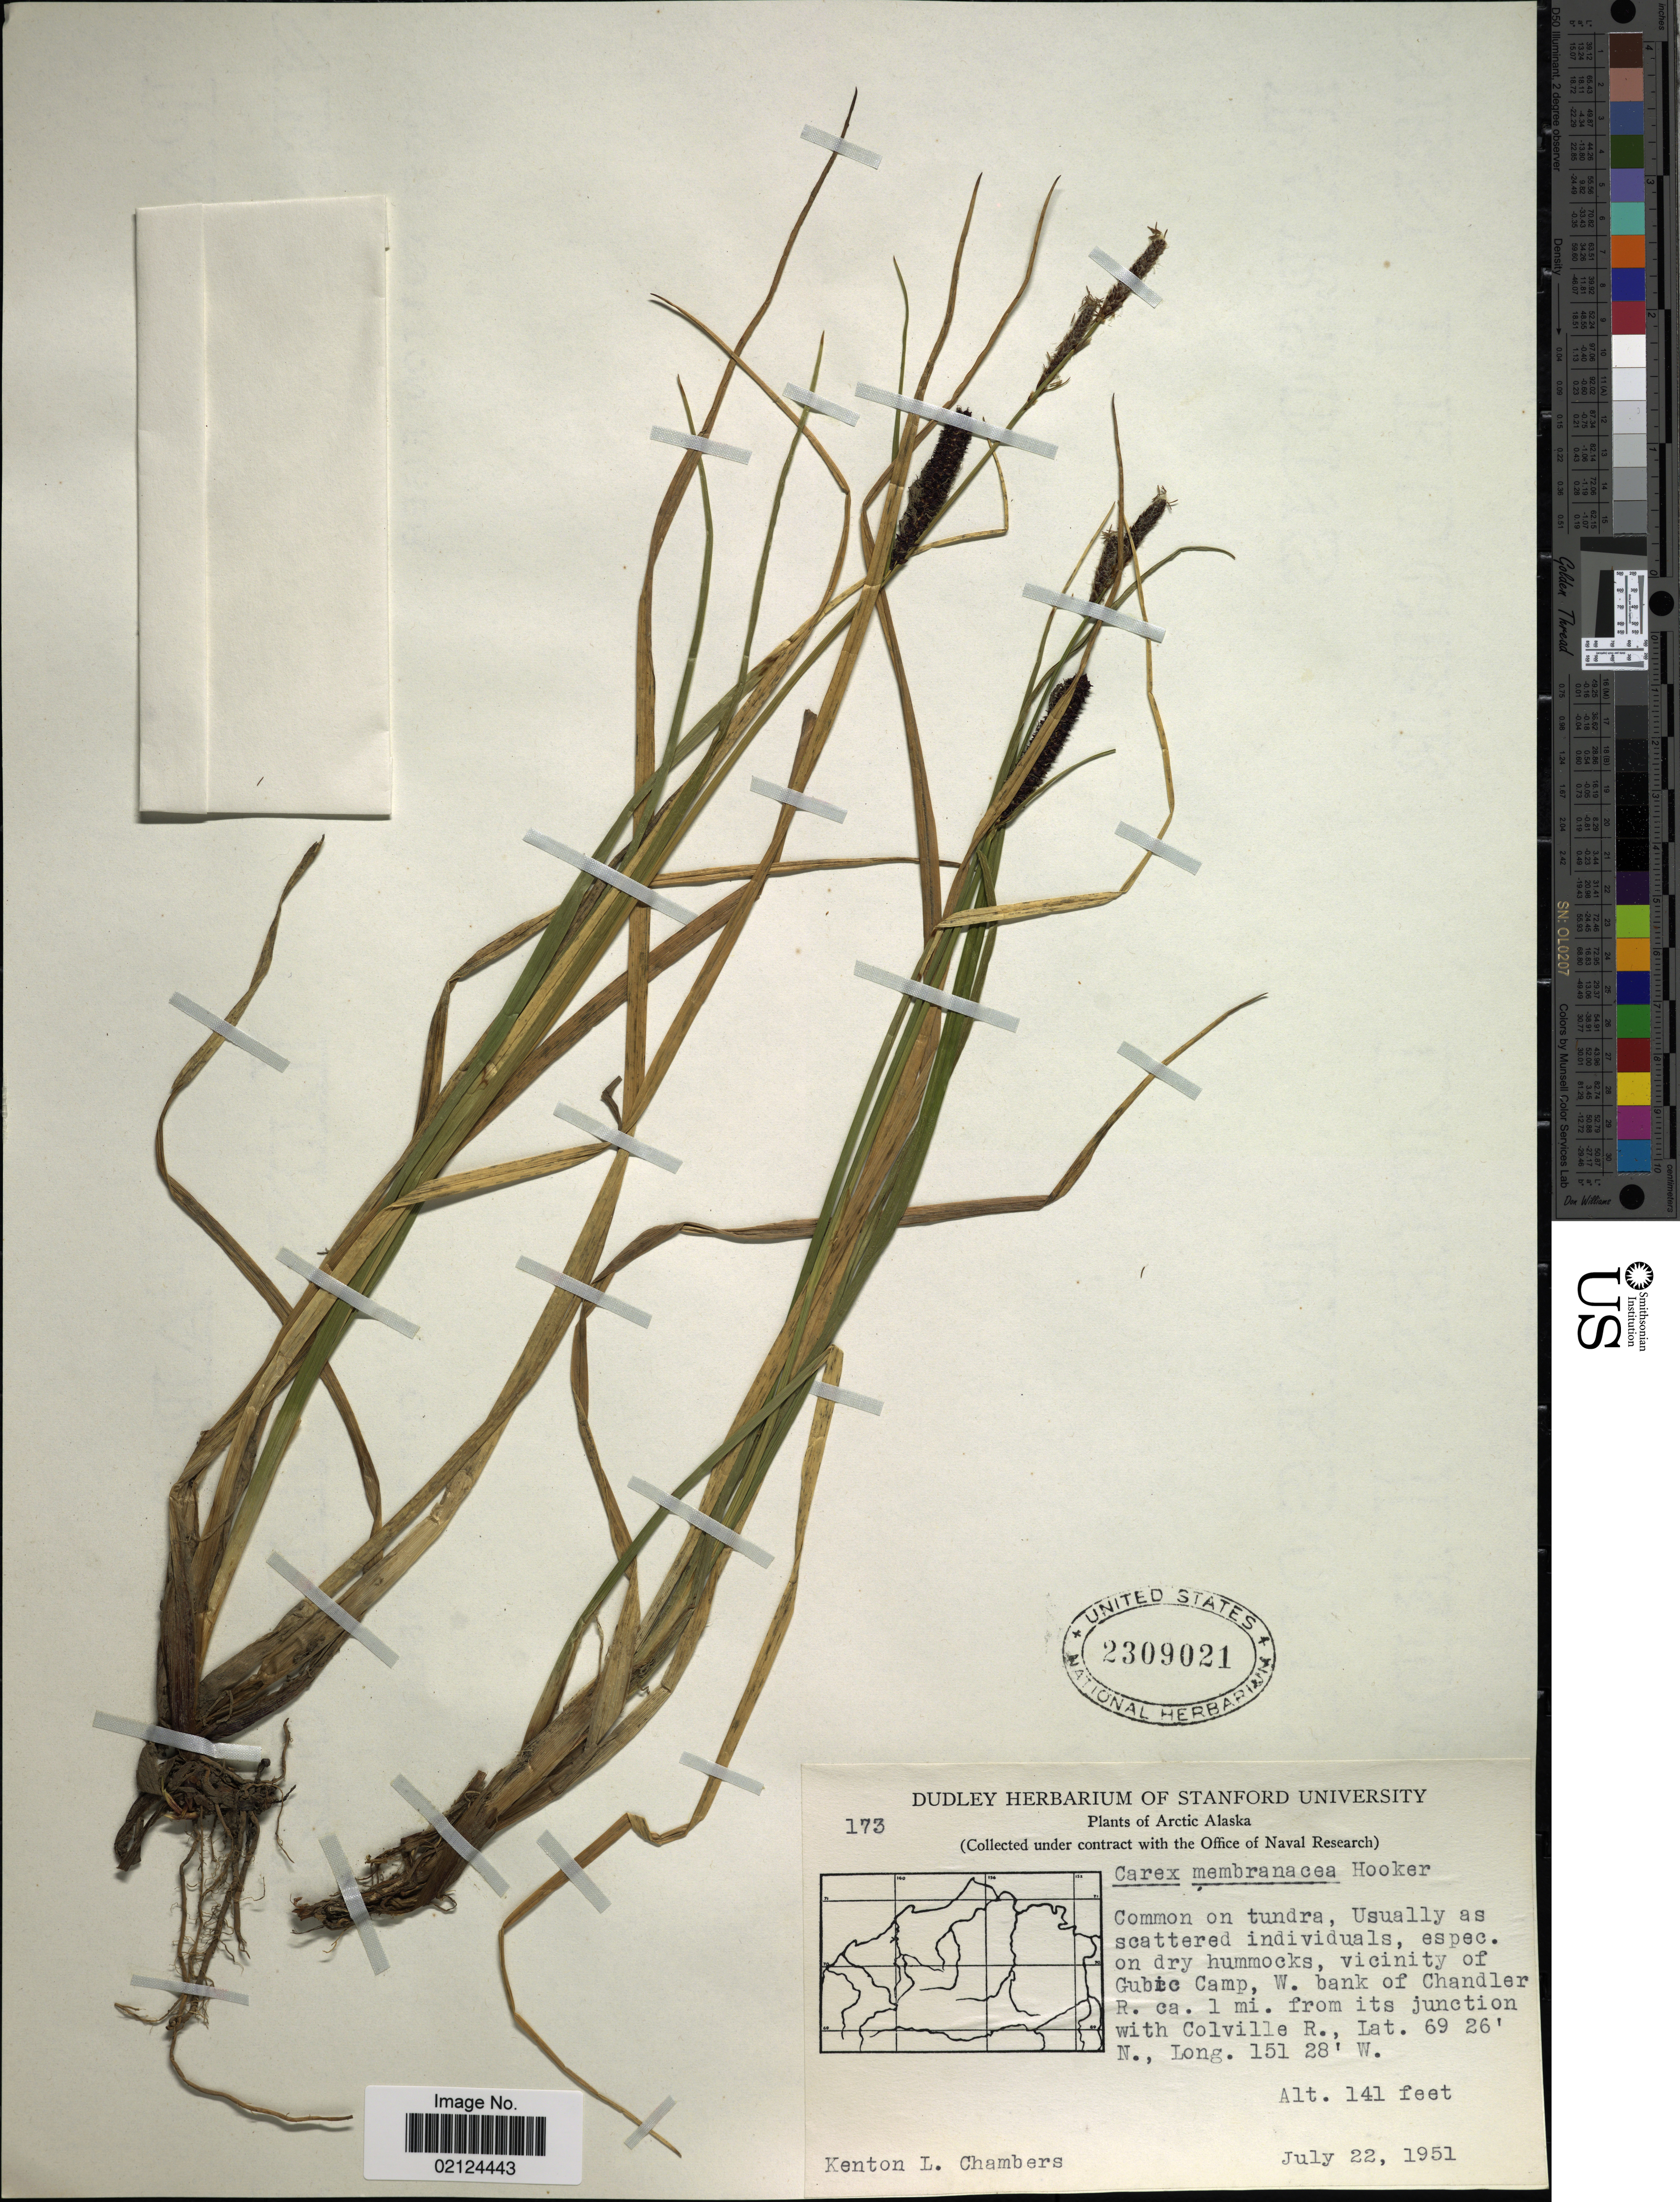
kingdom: Plantae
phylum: Tracheophyta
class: Liliopsida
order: Poales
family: Cyperaceae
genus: Carex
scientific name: Carex membranacea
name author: Hook.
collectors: K. L. Chambers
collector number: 73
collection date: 1951-07-22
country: United States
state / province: Alaska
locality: Arctic Alaska, Vicinity of Gubic Camp, W. bank of Chandler R. ca. 1 mi. from its junction with Colville R.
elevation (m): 43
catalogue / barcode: US 2309021